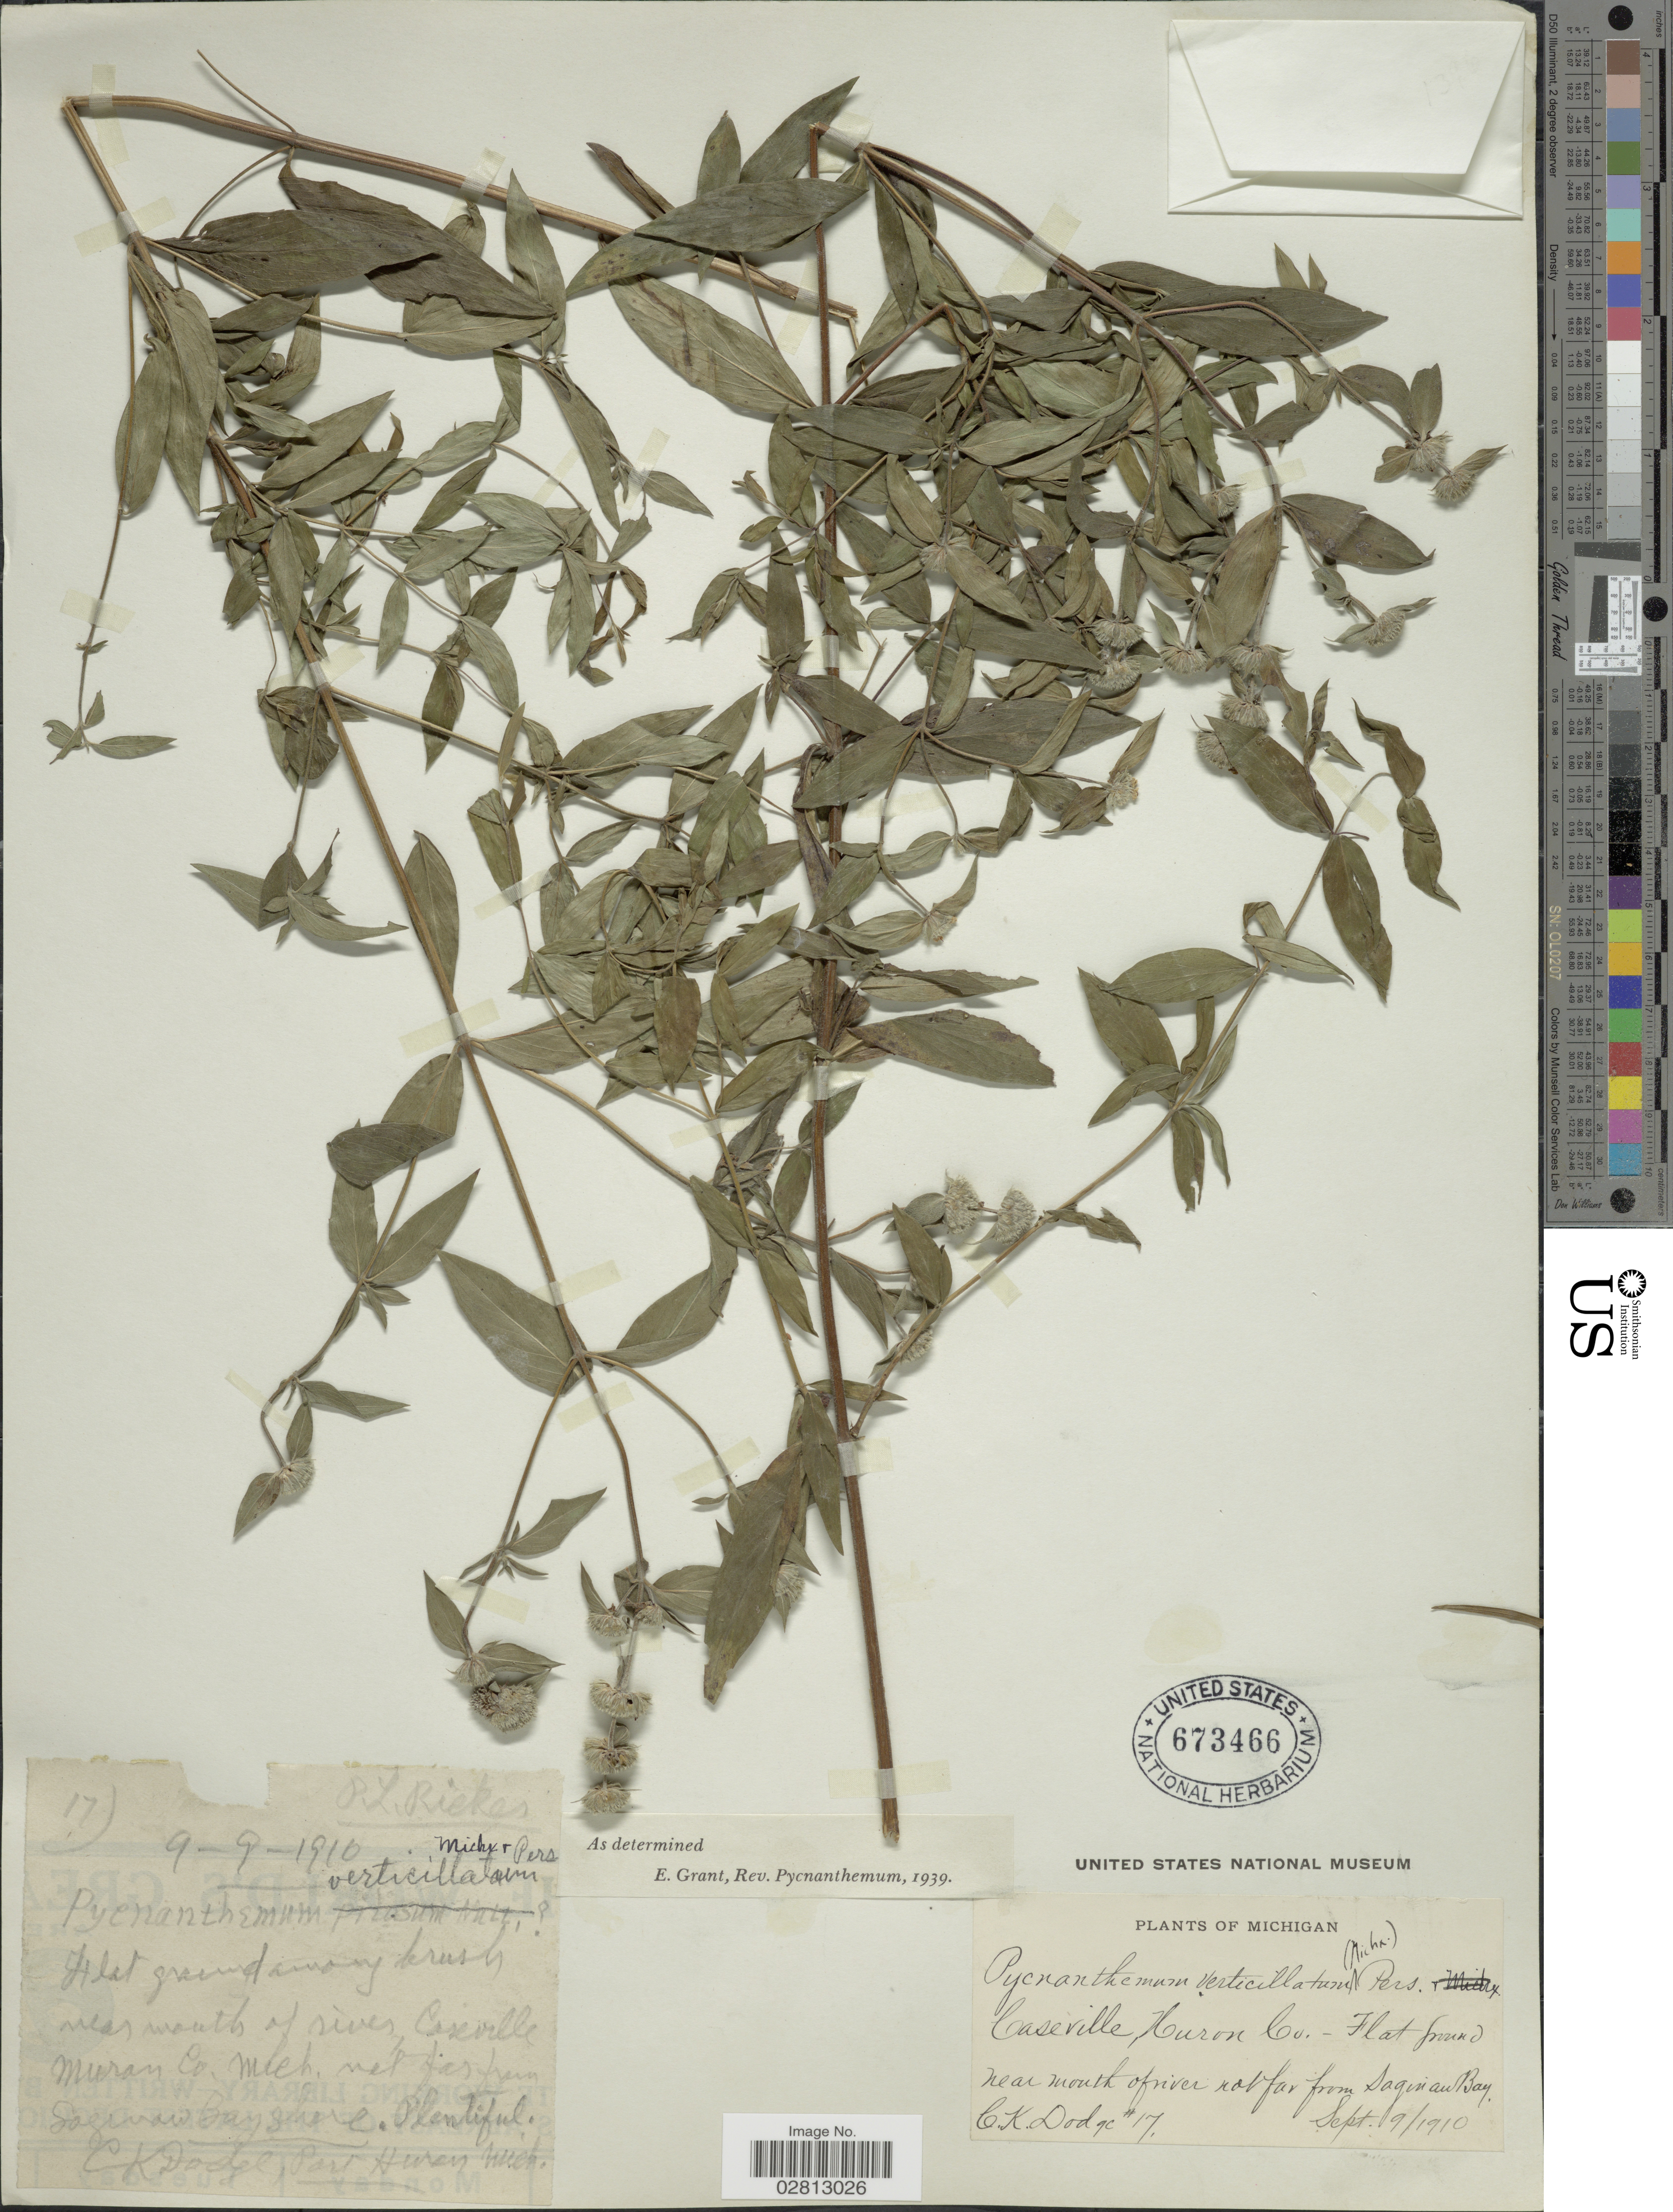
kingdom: Plantae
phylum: Tracheophyta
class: Magnoliopsida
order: Lamiales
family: Lamiaceae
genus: Pycnanthemum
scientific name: Pycnanthemum verticillatum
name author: (Michx.) Pers.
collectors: C. Dodge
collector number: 17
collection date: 1910-09-09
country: United States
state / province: Michigan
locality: Caseville, Muron Co.- Flat ground near mouth of river not far from Saginaw Bay.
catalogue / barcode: US 673466